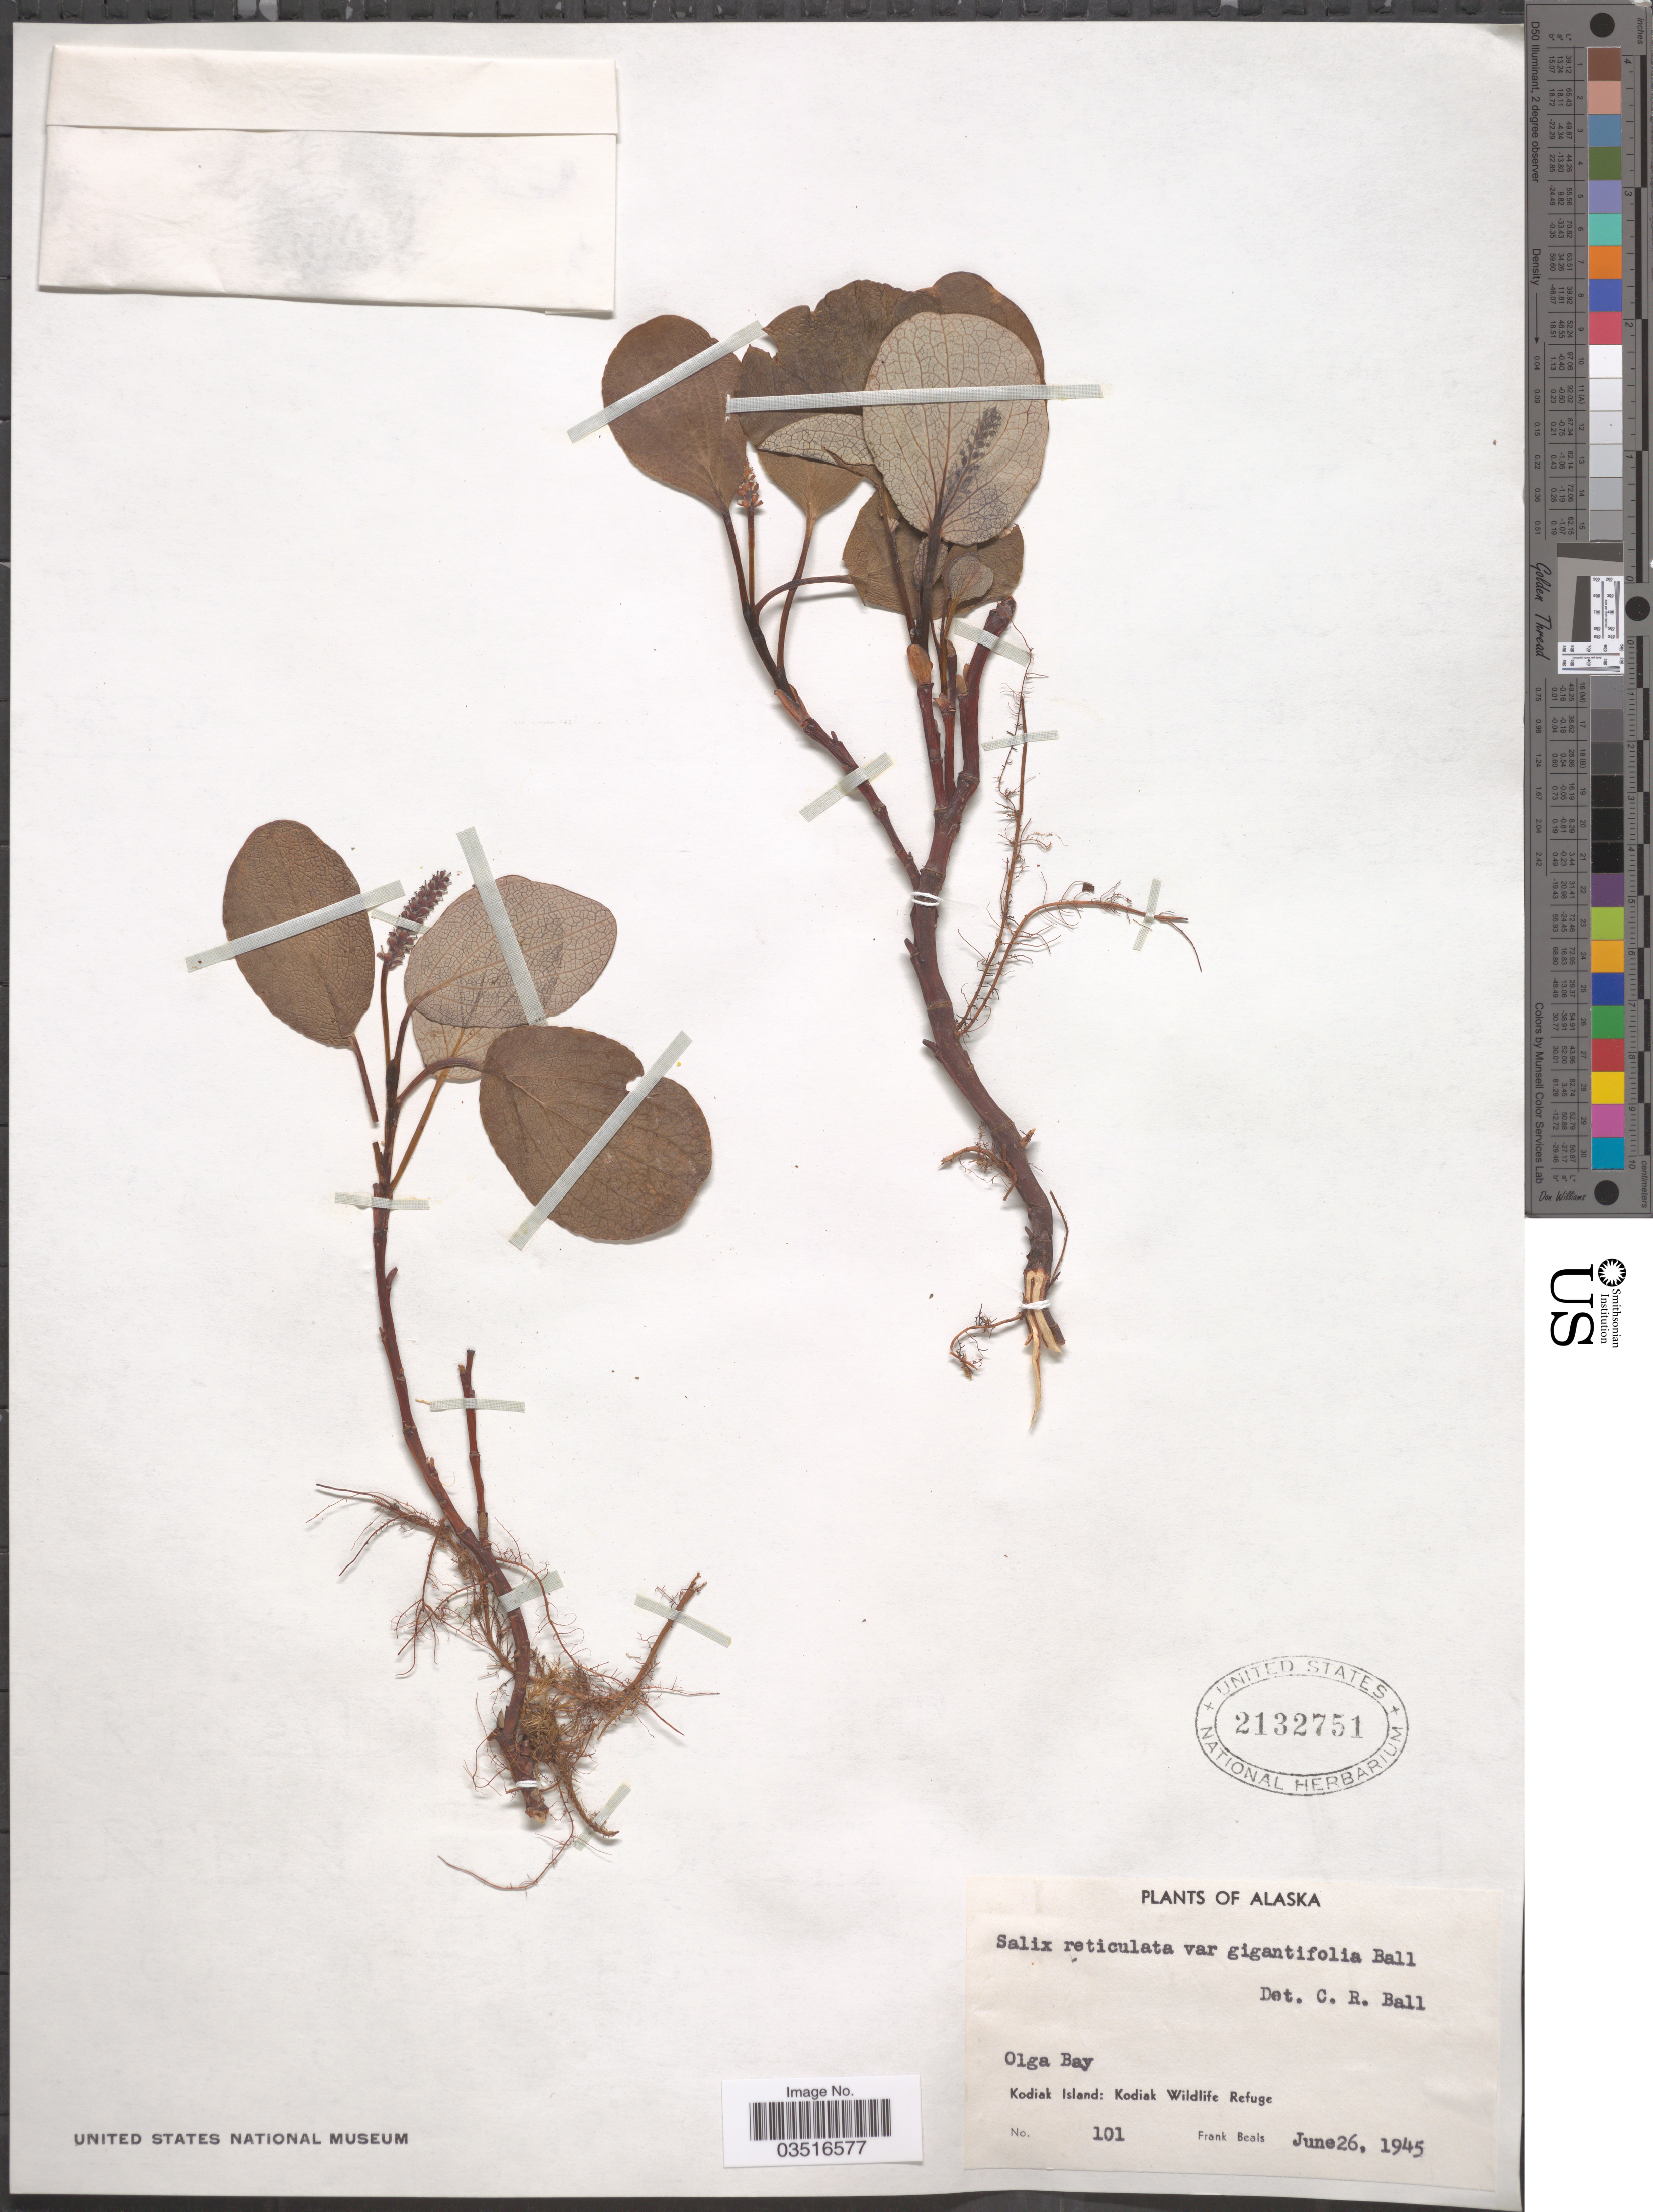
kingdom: Plantae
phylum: Tracheophyta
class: Magnoliopsida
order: Malpighiales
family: Salicaceae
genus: Salix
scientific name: Salix reticulata var. gigantifolia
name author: C.R. Ball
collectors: F. Beals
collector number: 101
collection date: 1945-06-26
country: United States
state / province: Alaska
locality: Olga Bay. Kodiak Island: Kodiak Wildlife Refuge.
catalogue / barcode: US 2132751